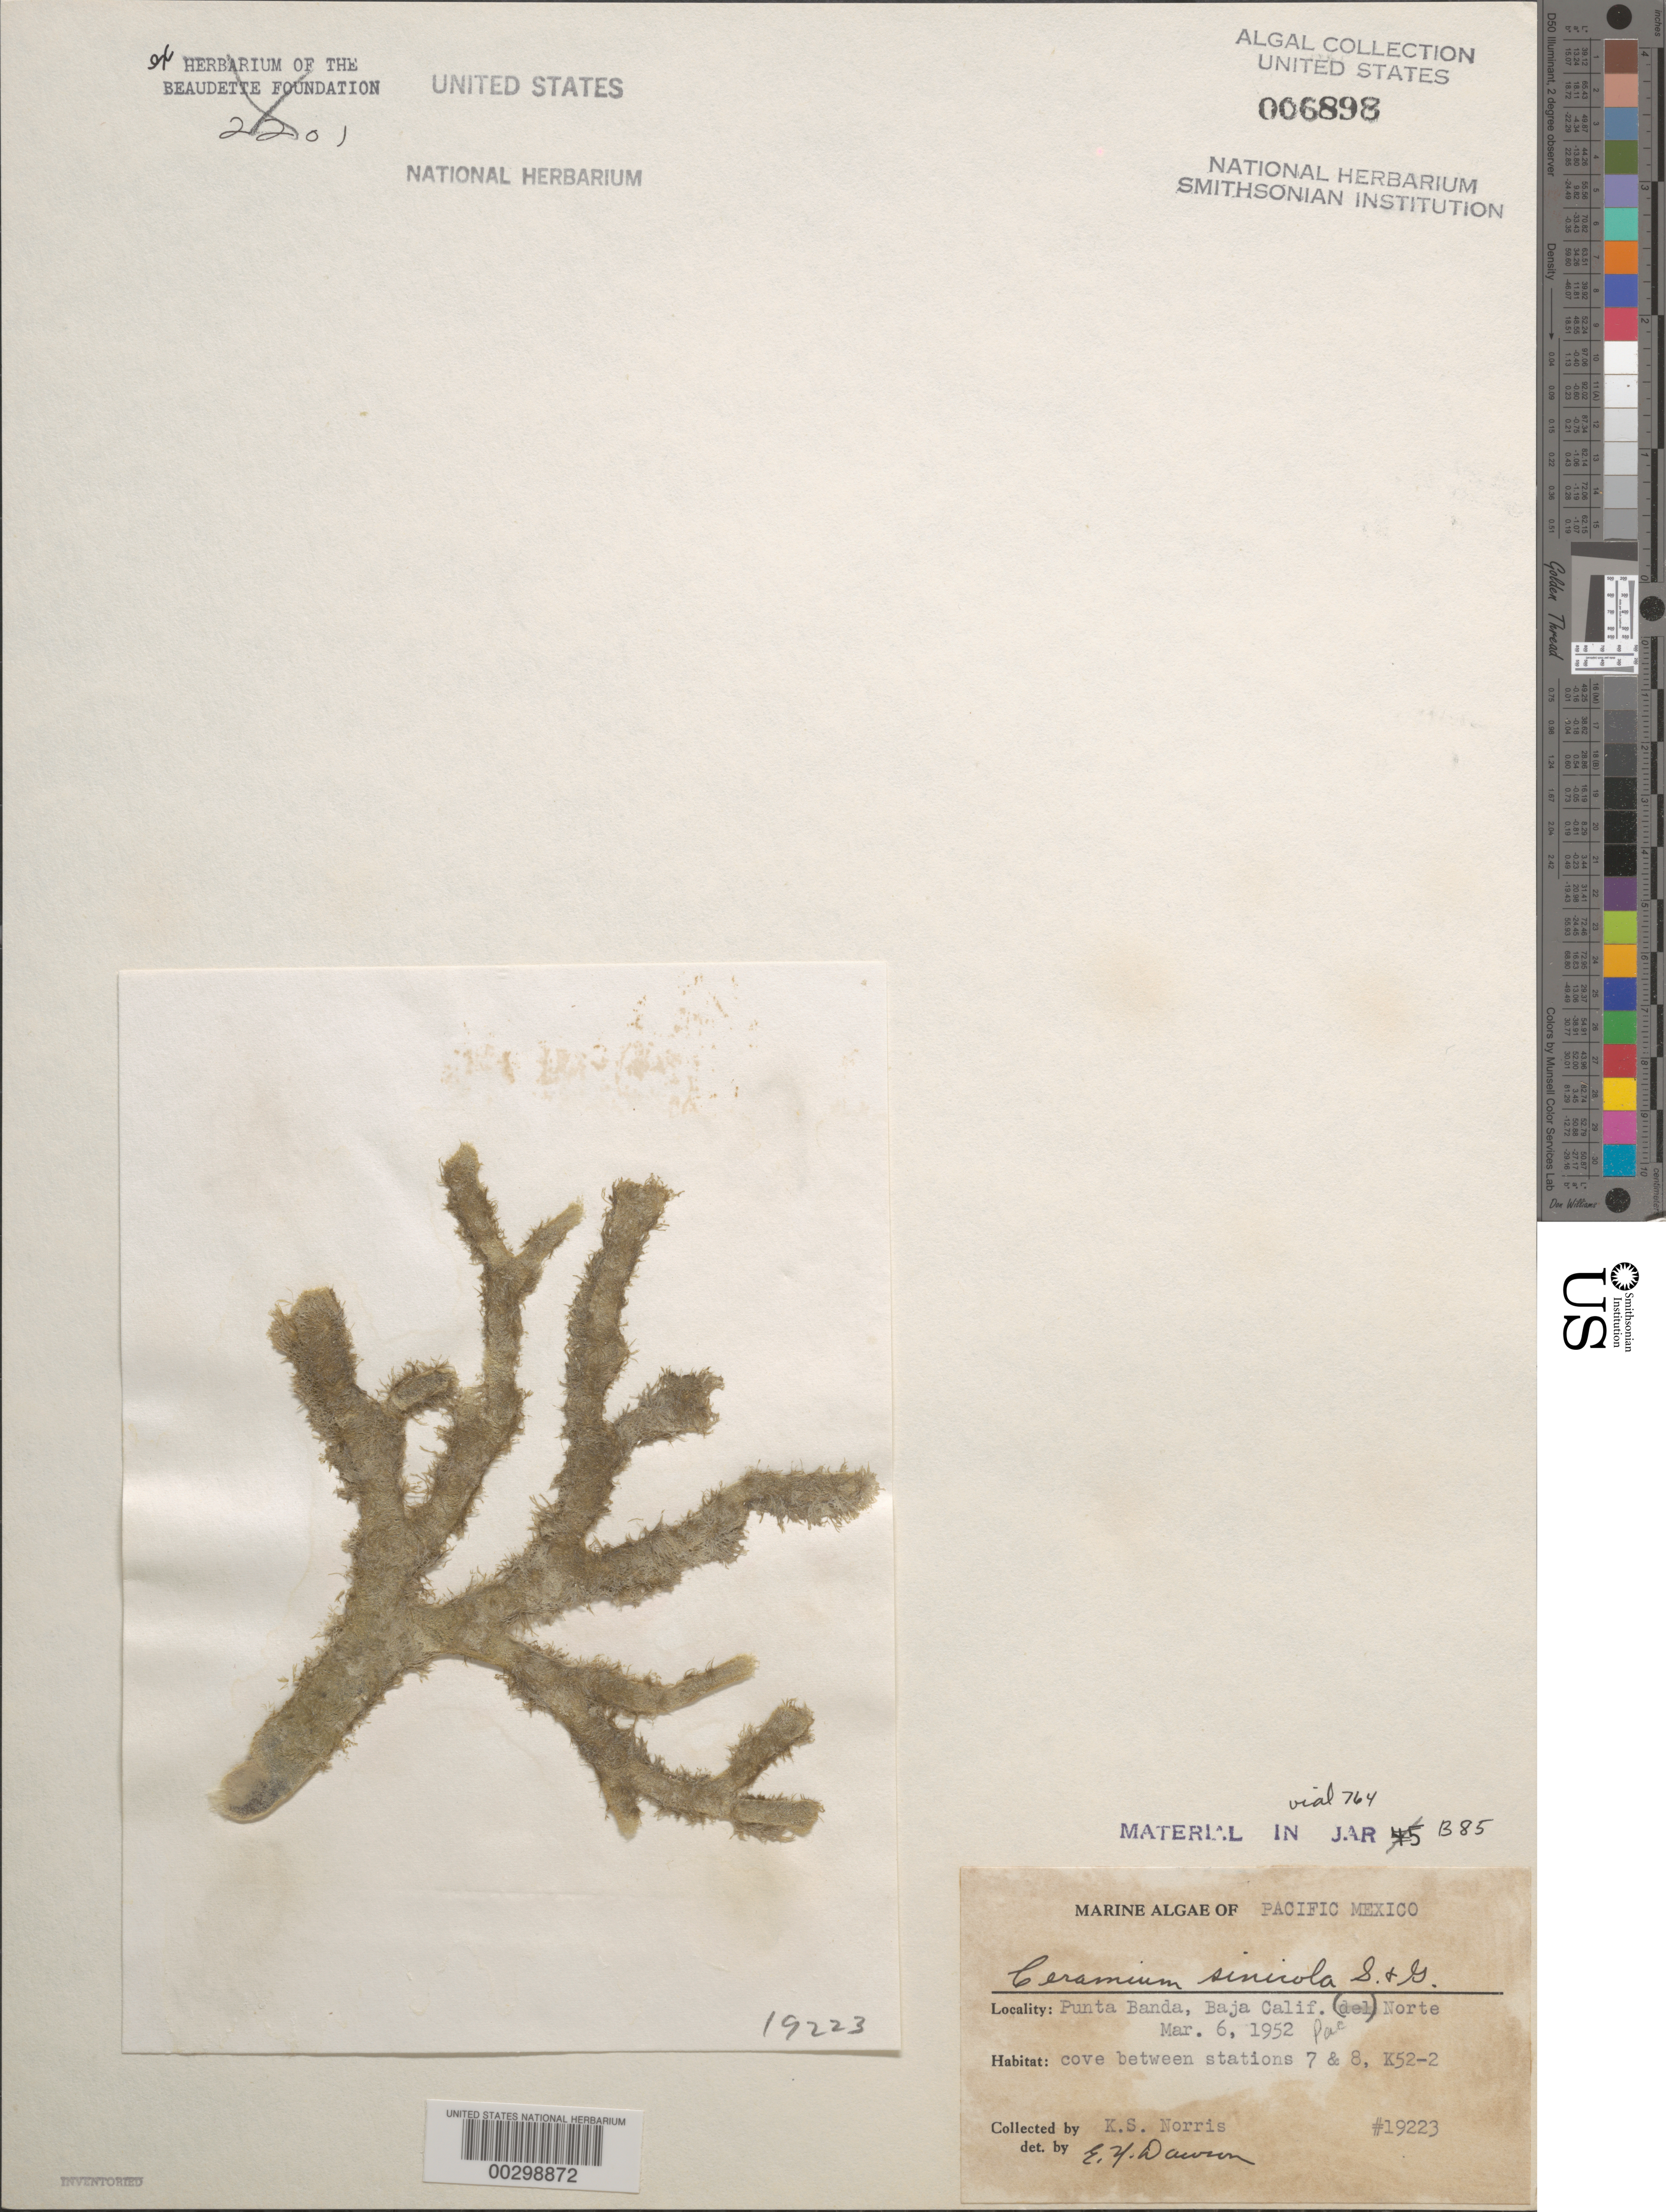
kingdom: Plantae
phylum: Rhodophyta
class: Florideophyceae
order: Ceramiales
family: Ceramiaceae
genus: Ceramium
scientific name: Ceramium sinicola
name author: Setch. & N.L. Gardner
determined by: Dawson, E. Y.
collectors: K. S. Norris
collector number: EYD 19223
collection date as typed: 06 Mar 1952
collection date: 1952-03-06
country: Mexico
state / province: Baja California Norte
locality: Punta Banda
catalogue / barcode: US 6898